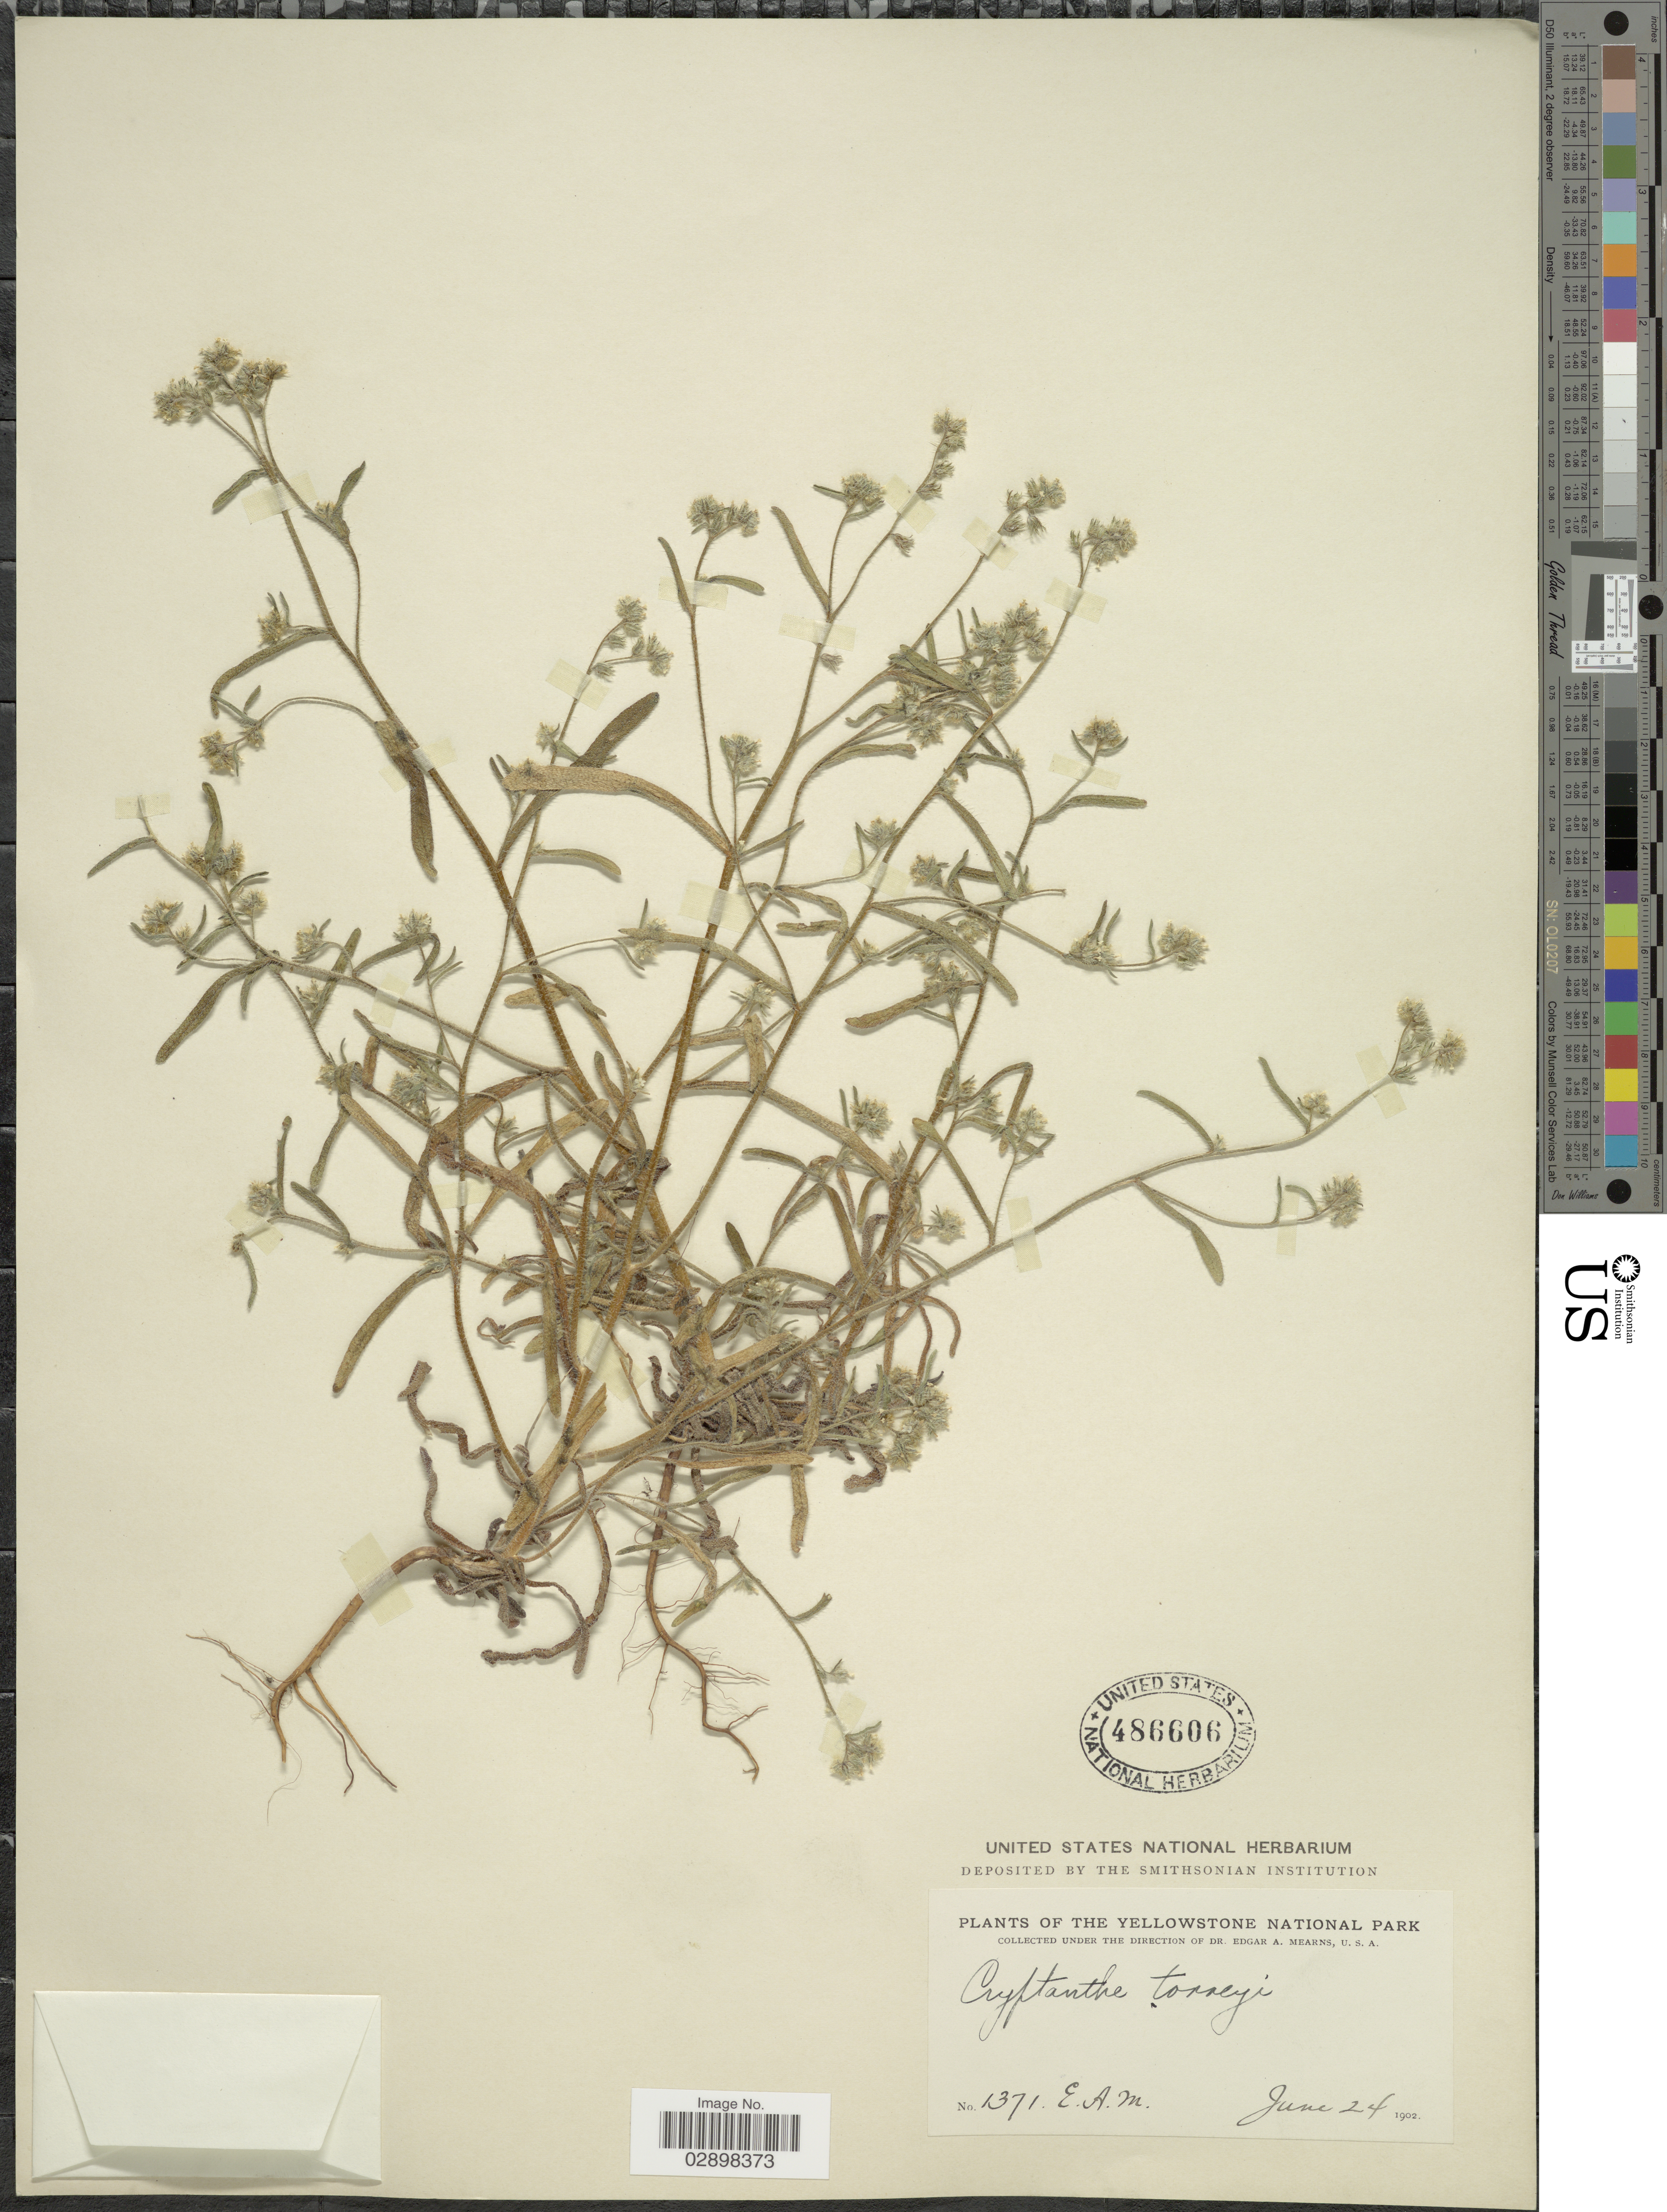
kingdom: Plantae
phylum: Tracheophyta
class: Magnoliopsida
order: Boraginales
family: Boraginaceae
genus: Cryptantha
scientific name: Cryptantha torreyana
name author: (A. Gray) S.W. Greene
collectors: E. A. Mearns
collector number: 1371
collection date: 1902-06-24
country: United States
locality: The Yellowstone National Park.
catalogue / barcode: US 486606